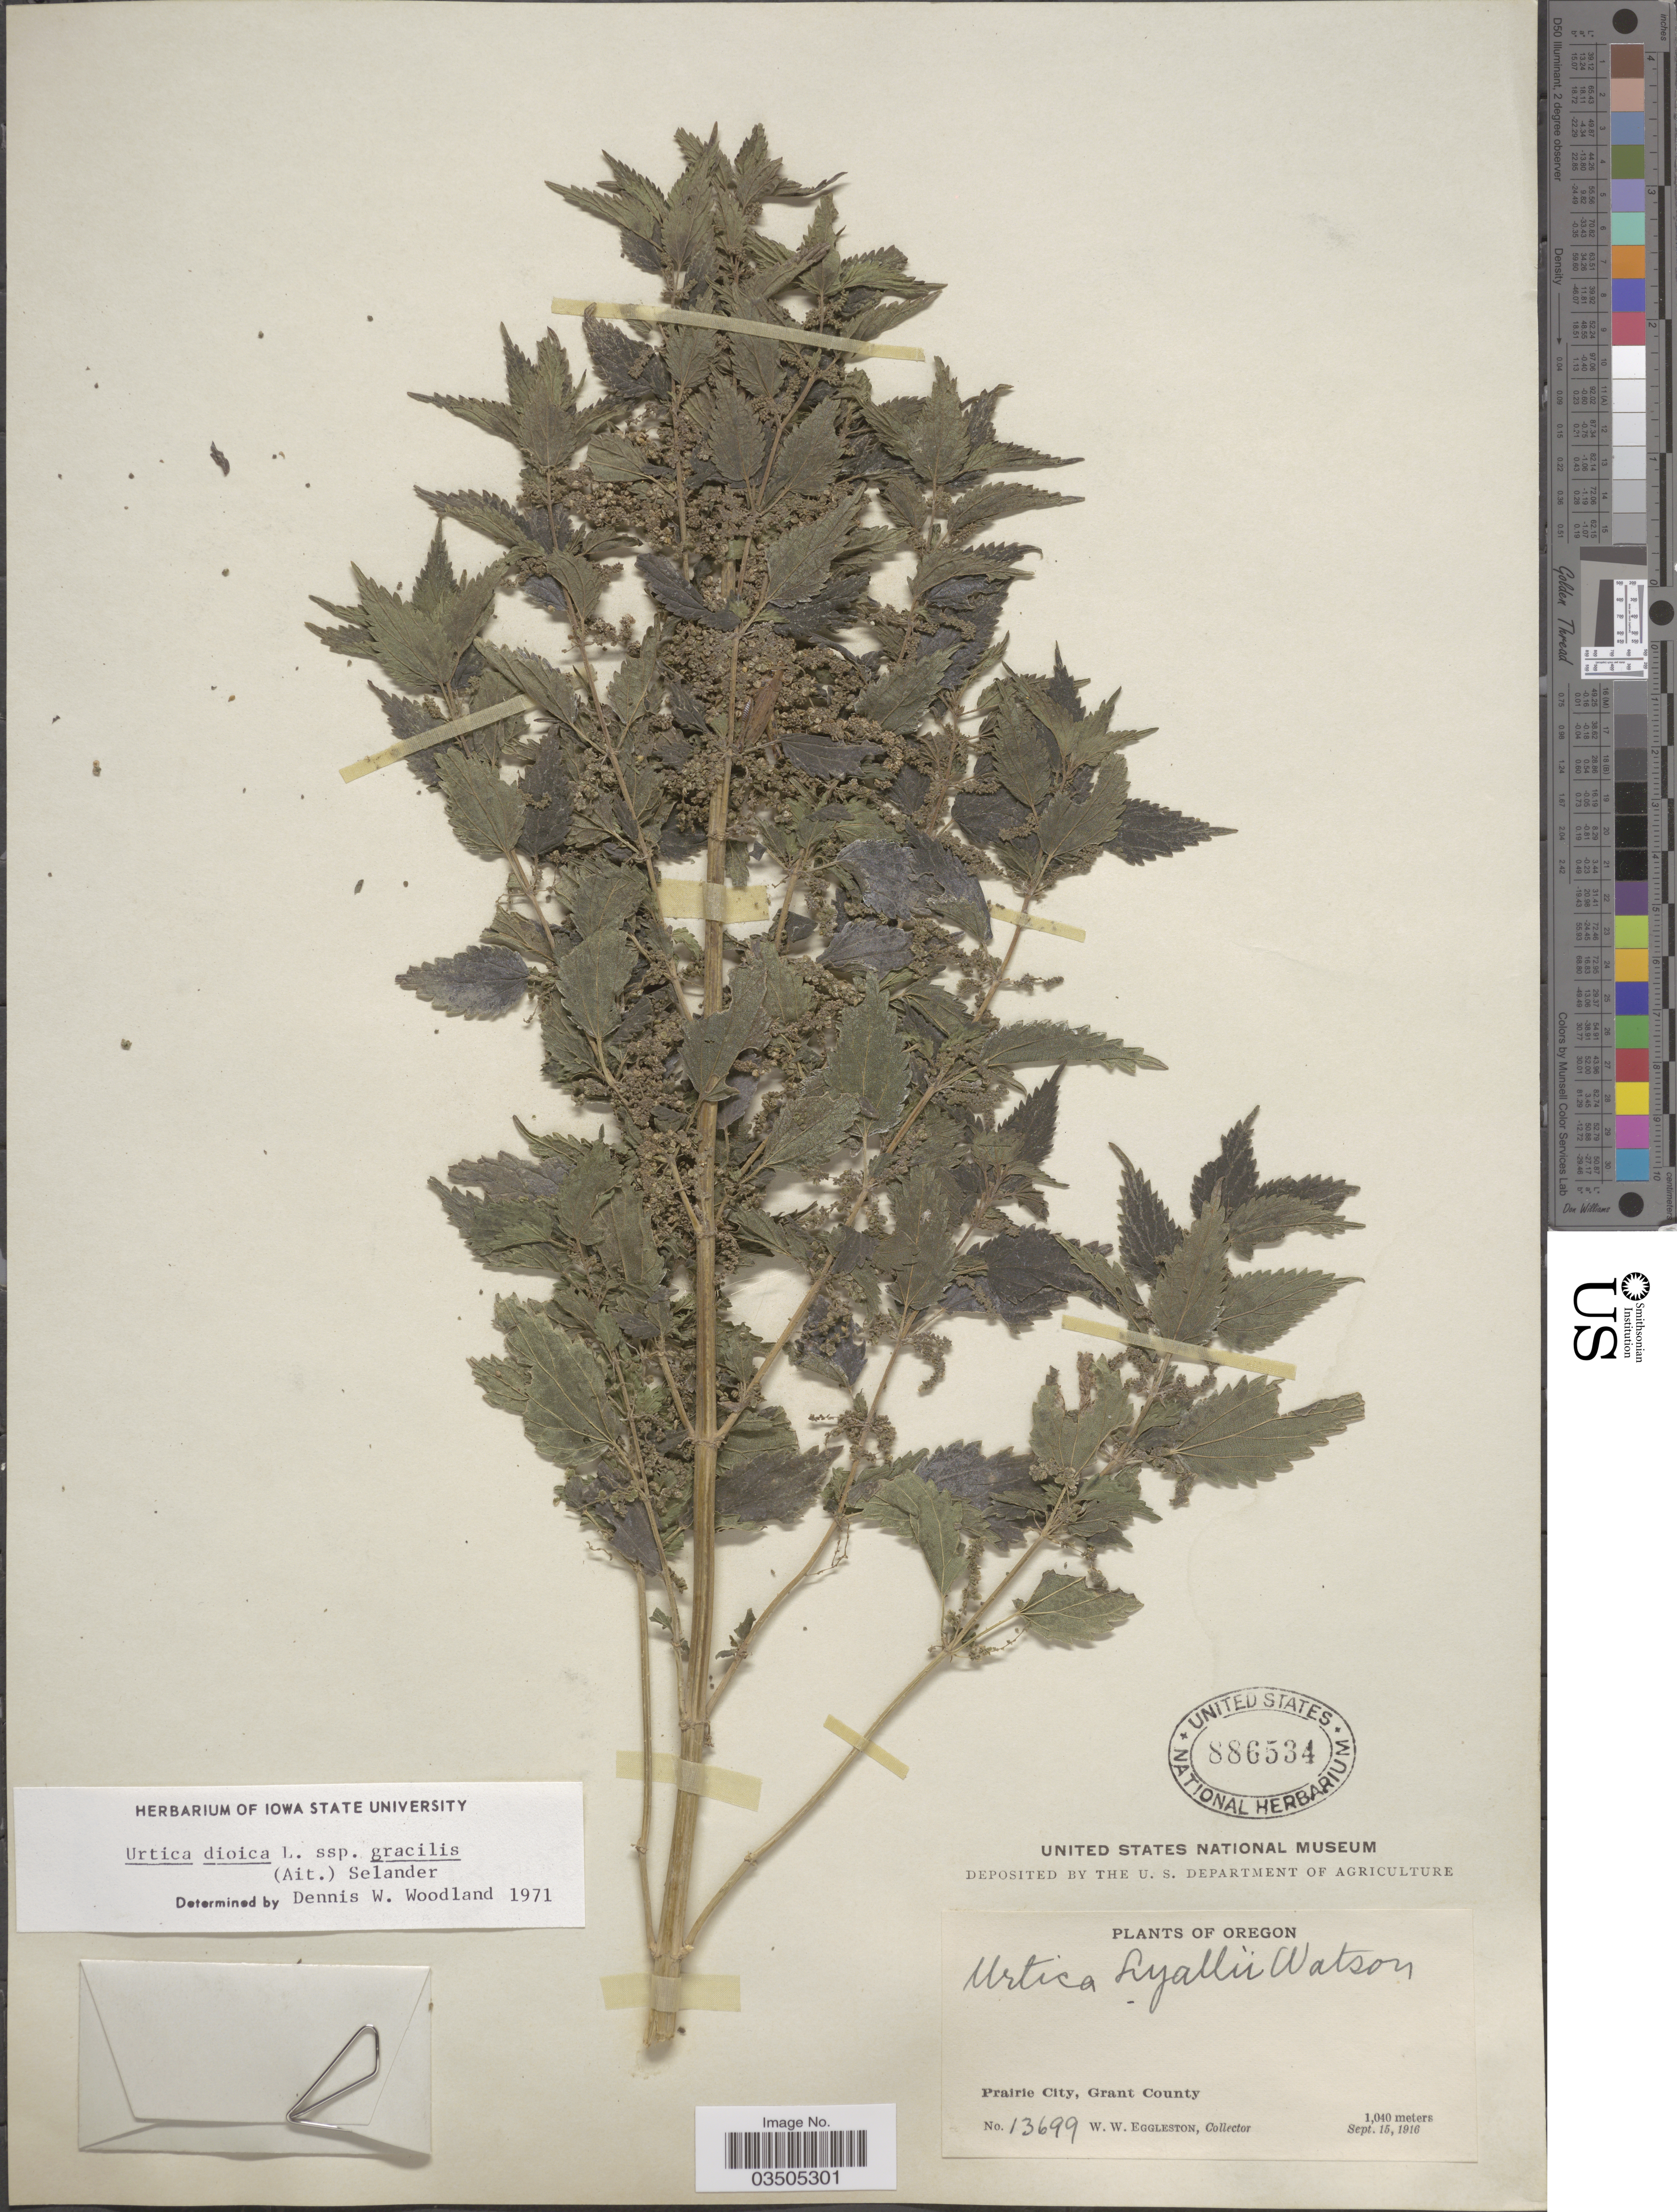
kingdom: Plantae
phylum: Tracheophyta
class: Magnoliopsida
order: Rosales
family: Urticaceae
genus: Urtica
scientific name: Urtica dioica subsp. gracilis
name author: L.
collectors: W. W. Eggleston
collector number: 13699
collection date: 1916-09-15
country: United States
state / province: Oregon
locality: Prairie City, Grant County.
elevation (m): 1040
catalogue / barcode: US 886534